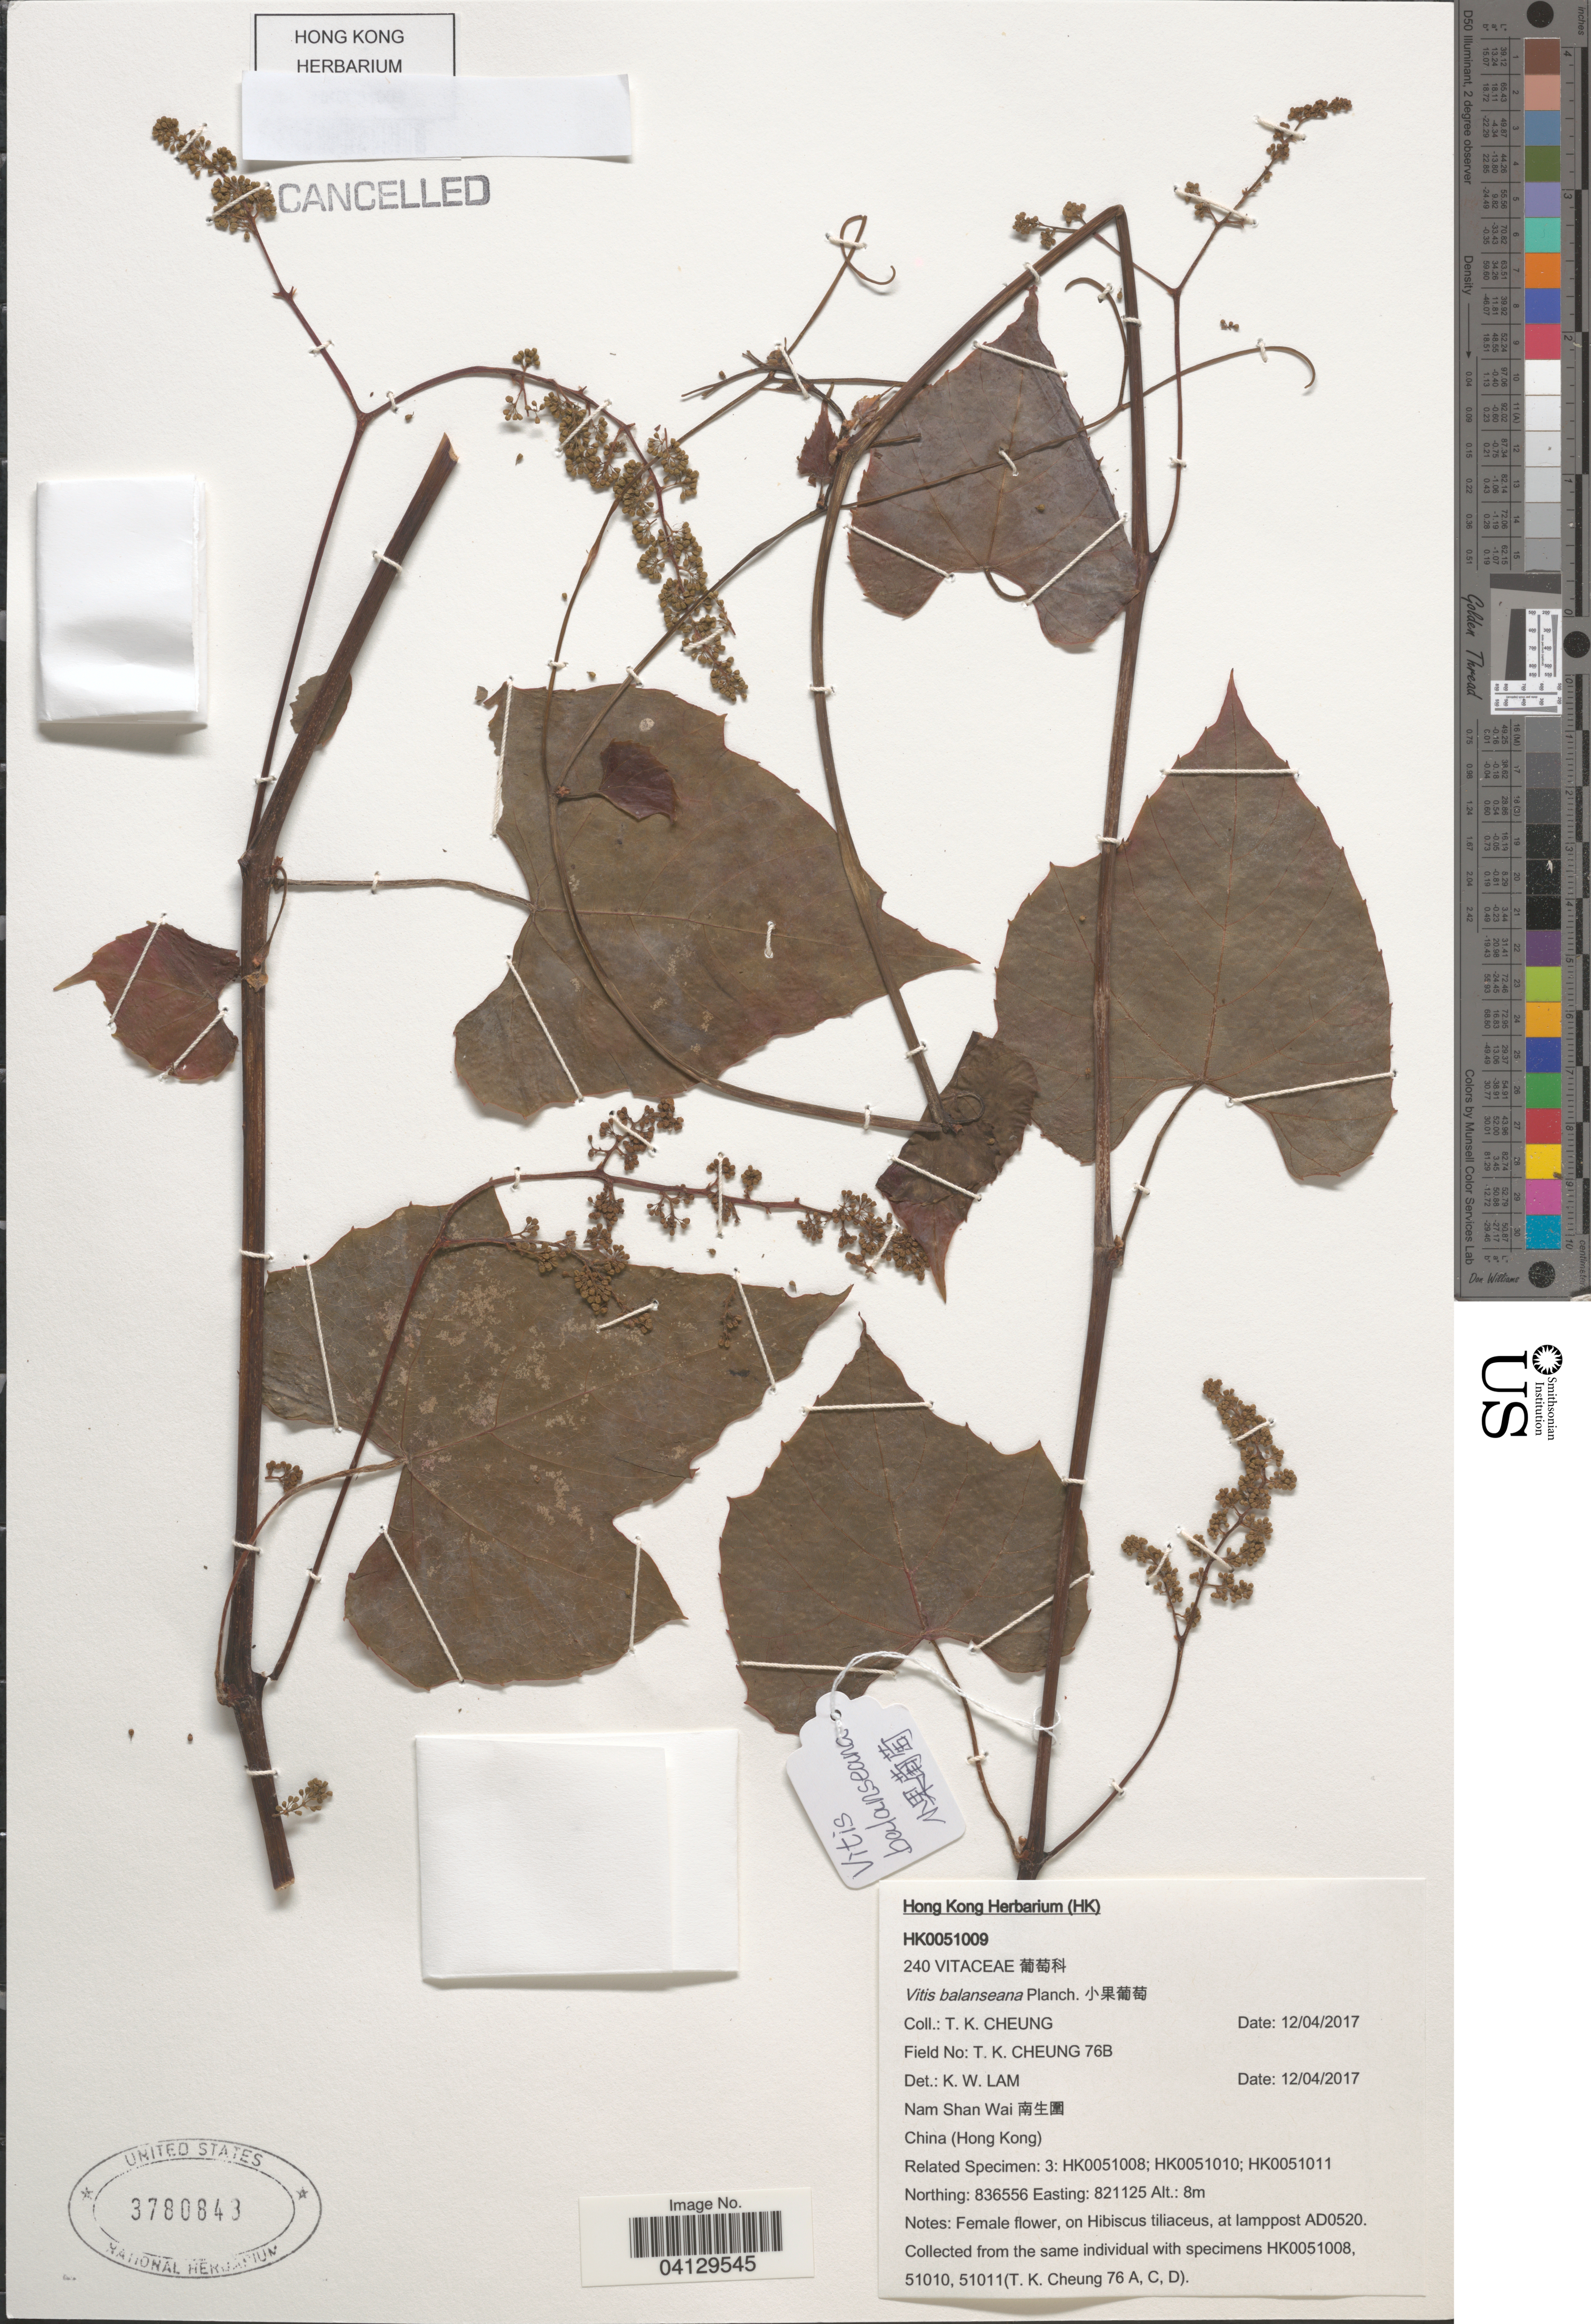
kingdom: Plantae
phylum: Tracheophyta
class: Magnoliopsida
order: Vitales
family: Vitaceae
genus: Vitis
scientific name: Vitis balansana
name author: Planch.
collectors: T. Cheung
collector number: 76B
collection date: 2017-04-12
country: China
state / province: Hong Kong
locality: Nam Shan Wai X.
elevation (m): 8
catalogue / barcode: US 3780843